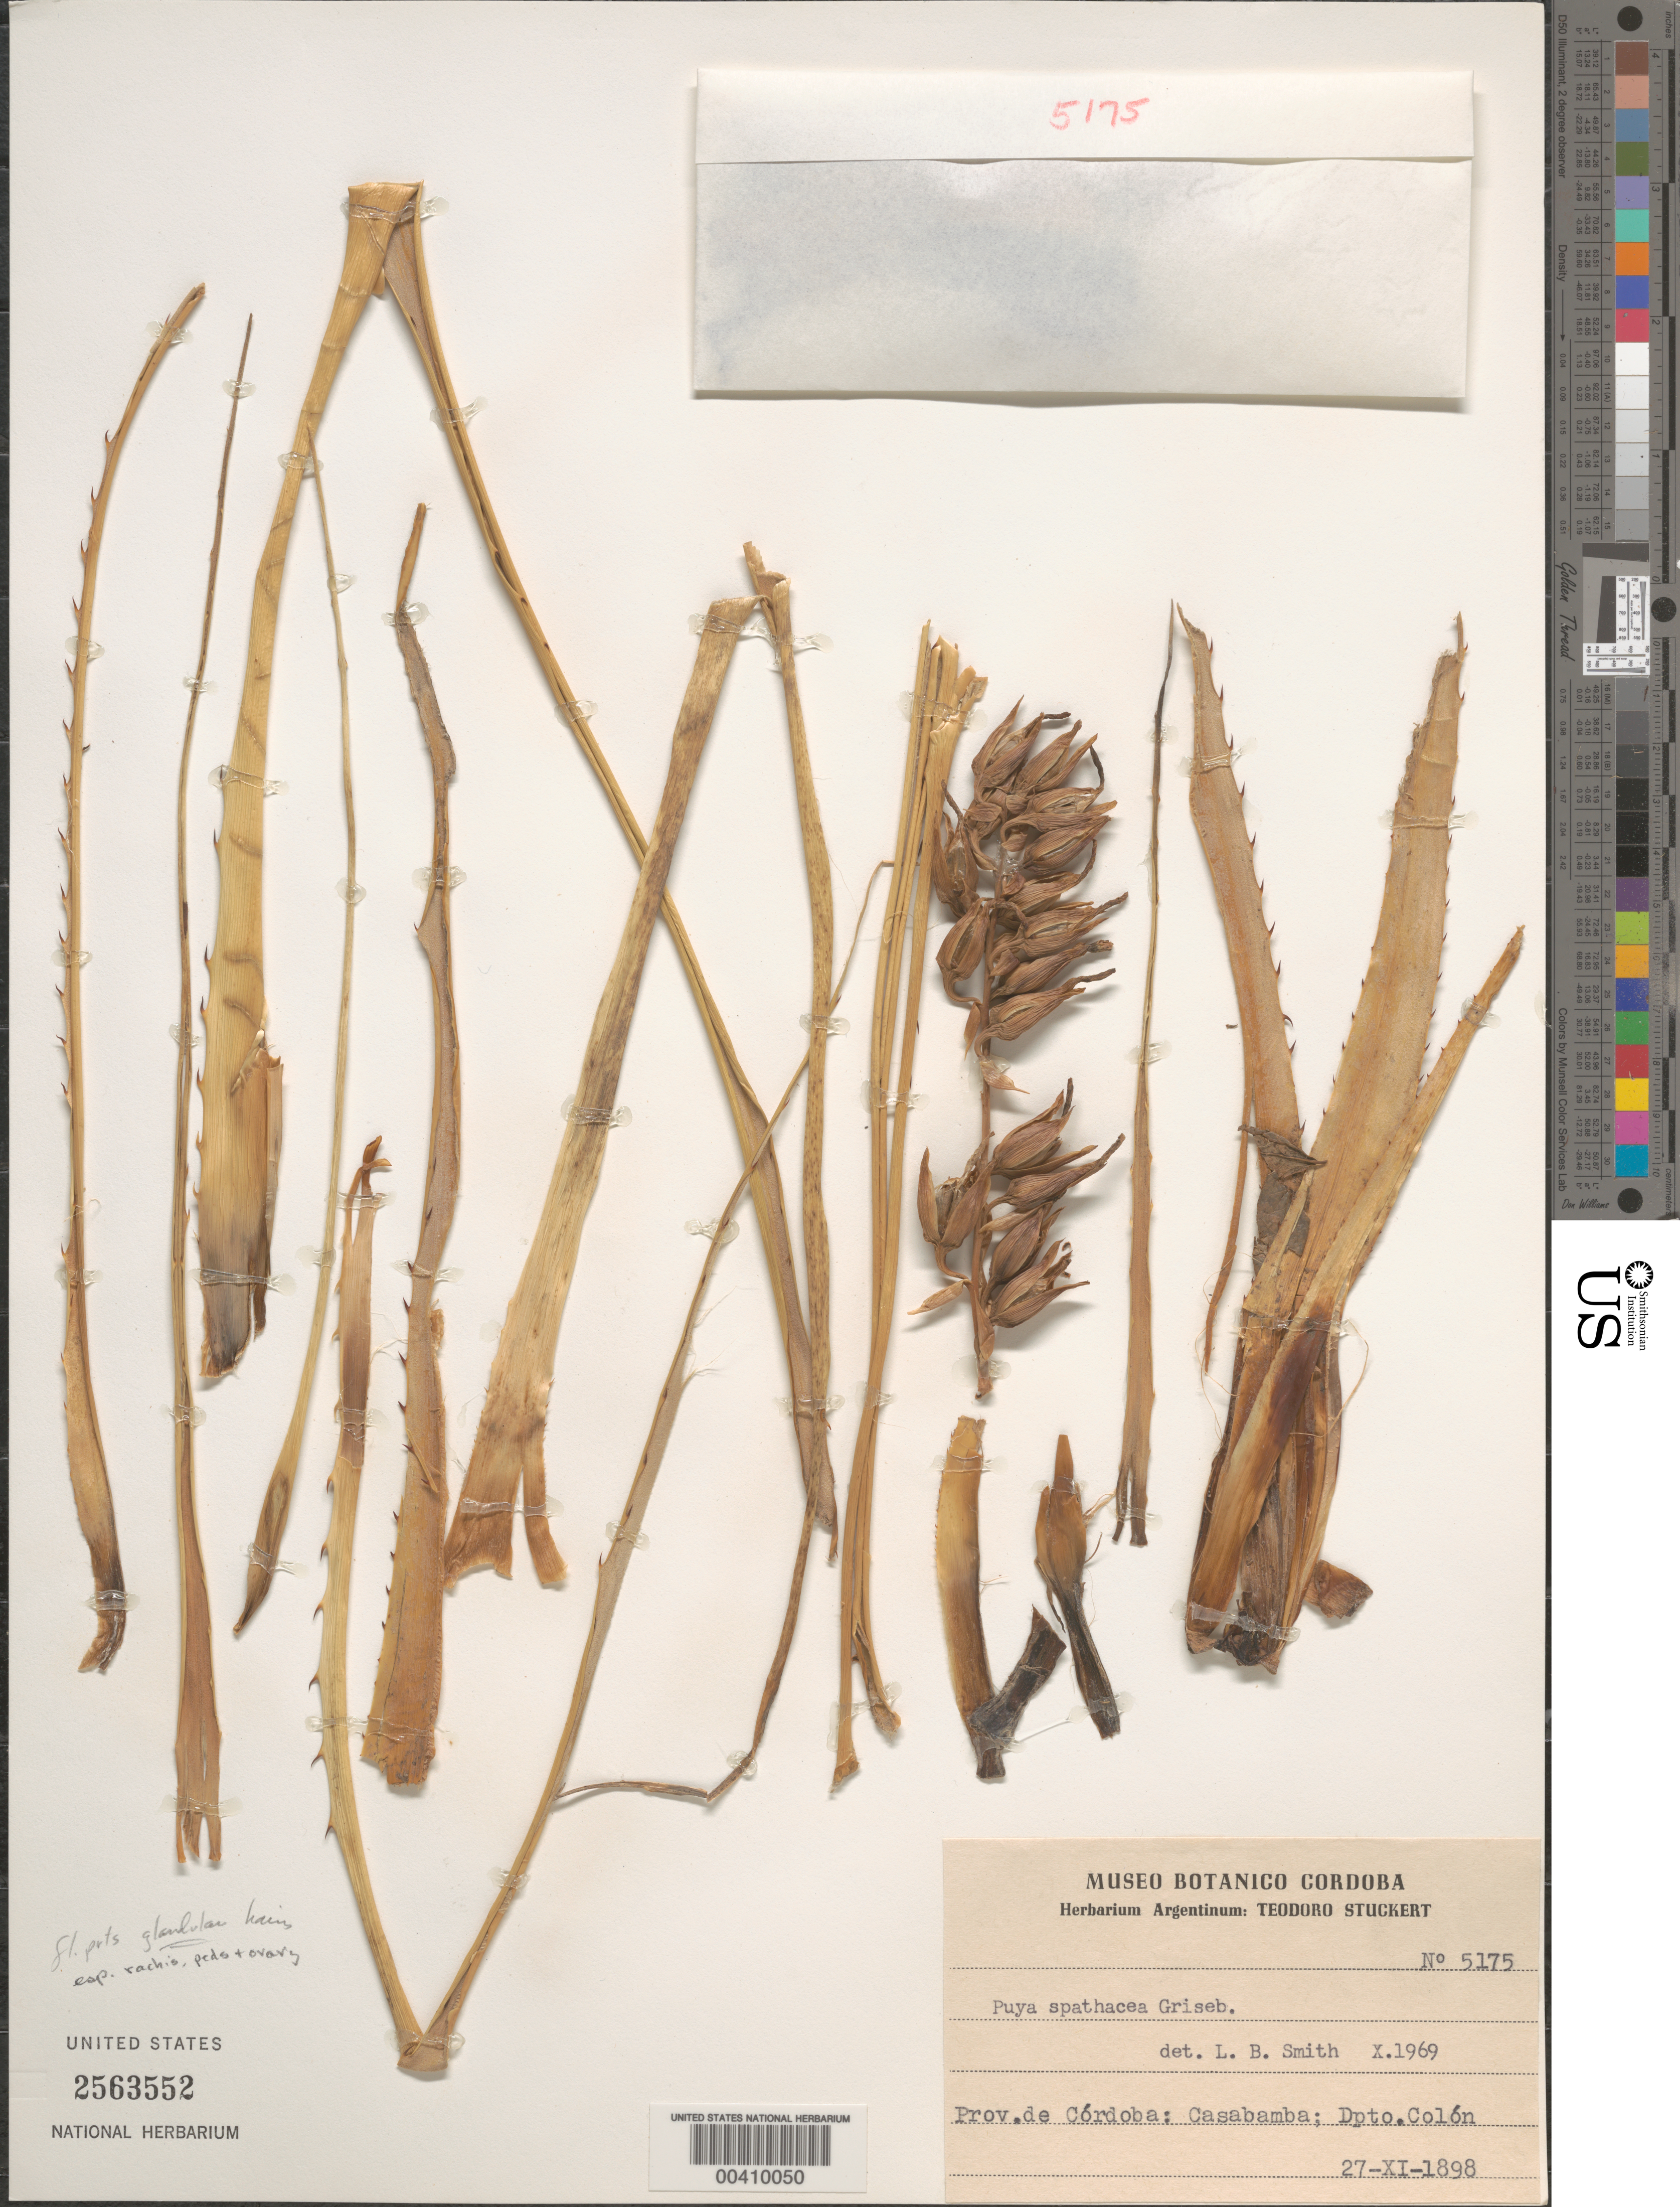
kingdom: Plantae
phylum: Tracheophyta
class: Liliopsida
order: Poales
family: Bromeliaceae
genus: Puya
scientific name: Puya spathacea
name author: (Griseb.) Mez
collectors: T. Stuckert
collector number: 5175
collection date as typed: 27 Nov 1898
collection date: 1898-11-27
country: Argentina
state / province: Córdoba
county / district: Colón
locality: Casabamba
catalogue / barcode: US 2563552